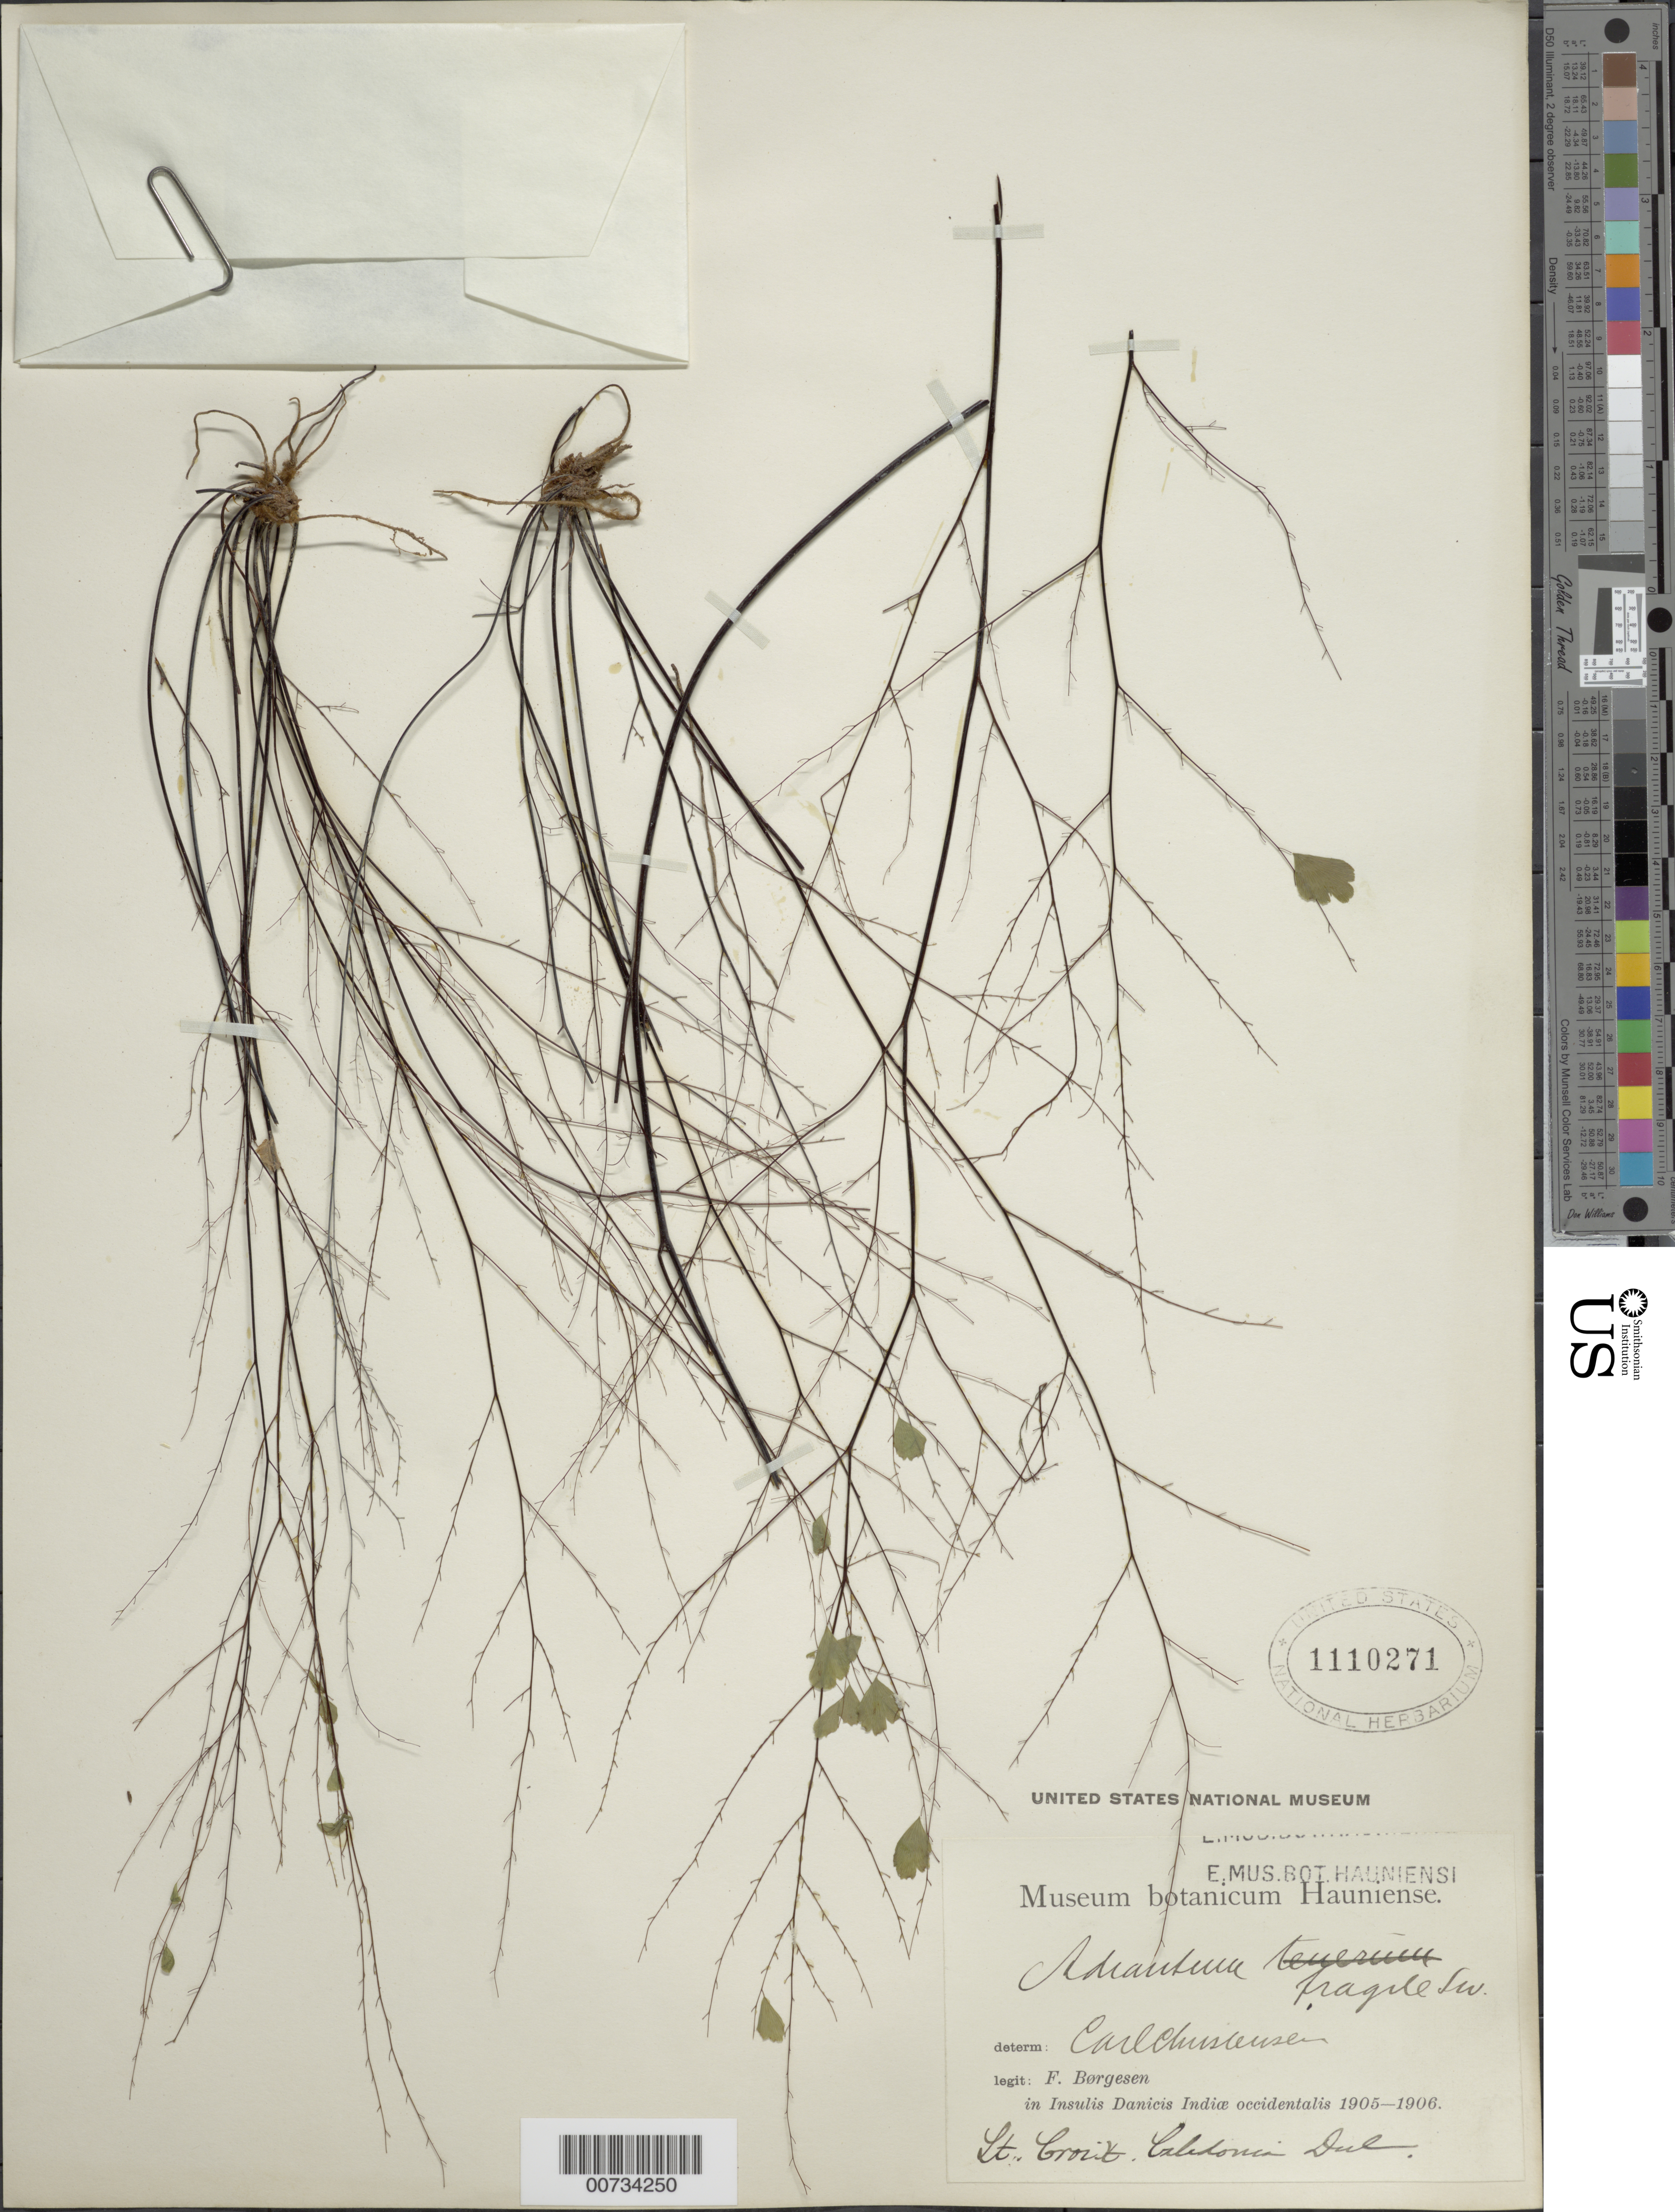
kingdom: Plantae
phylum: Tracheophyta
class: Polypodiopsida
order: Polypodiales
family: Pteridaceae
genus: Adiantum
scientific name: Adiantum fragile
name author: Sw.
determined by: Christensen, C. F. A.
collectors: F. C. Børgesen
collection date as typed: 1905 and -- --- 1906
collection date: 1905,1906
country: U.S. Virgin Islands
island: St. Croix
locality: St. Croix, Caledonia Gut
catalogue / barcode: US 1110271